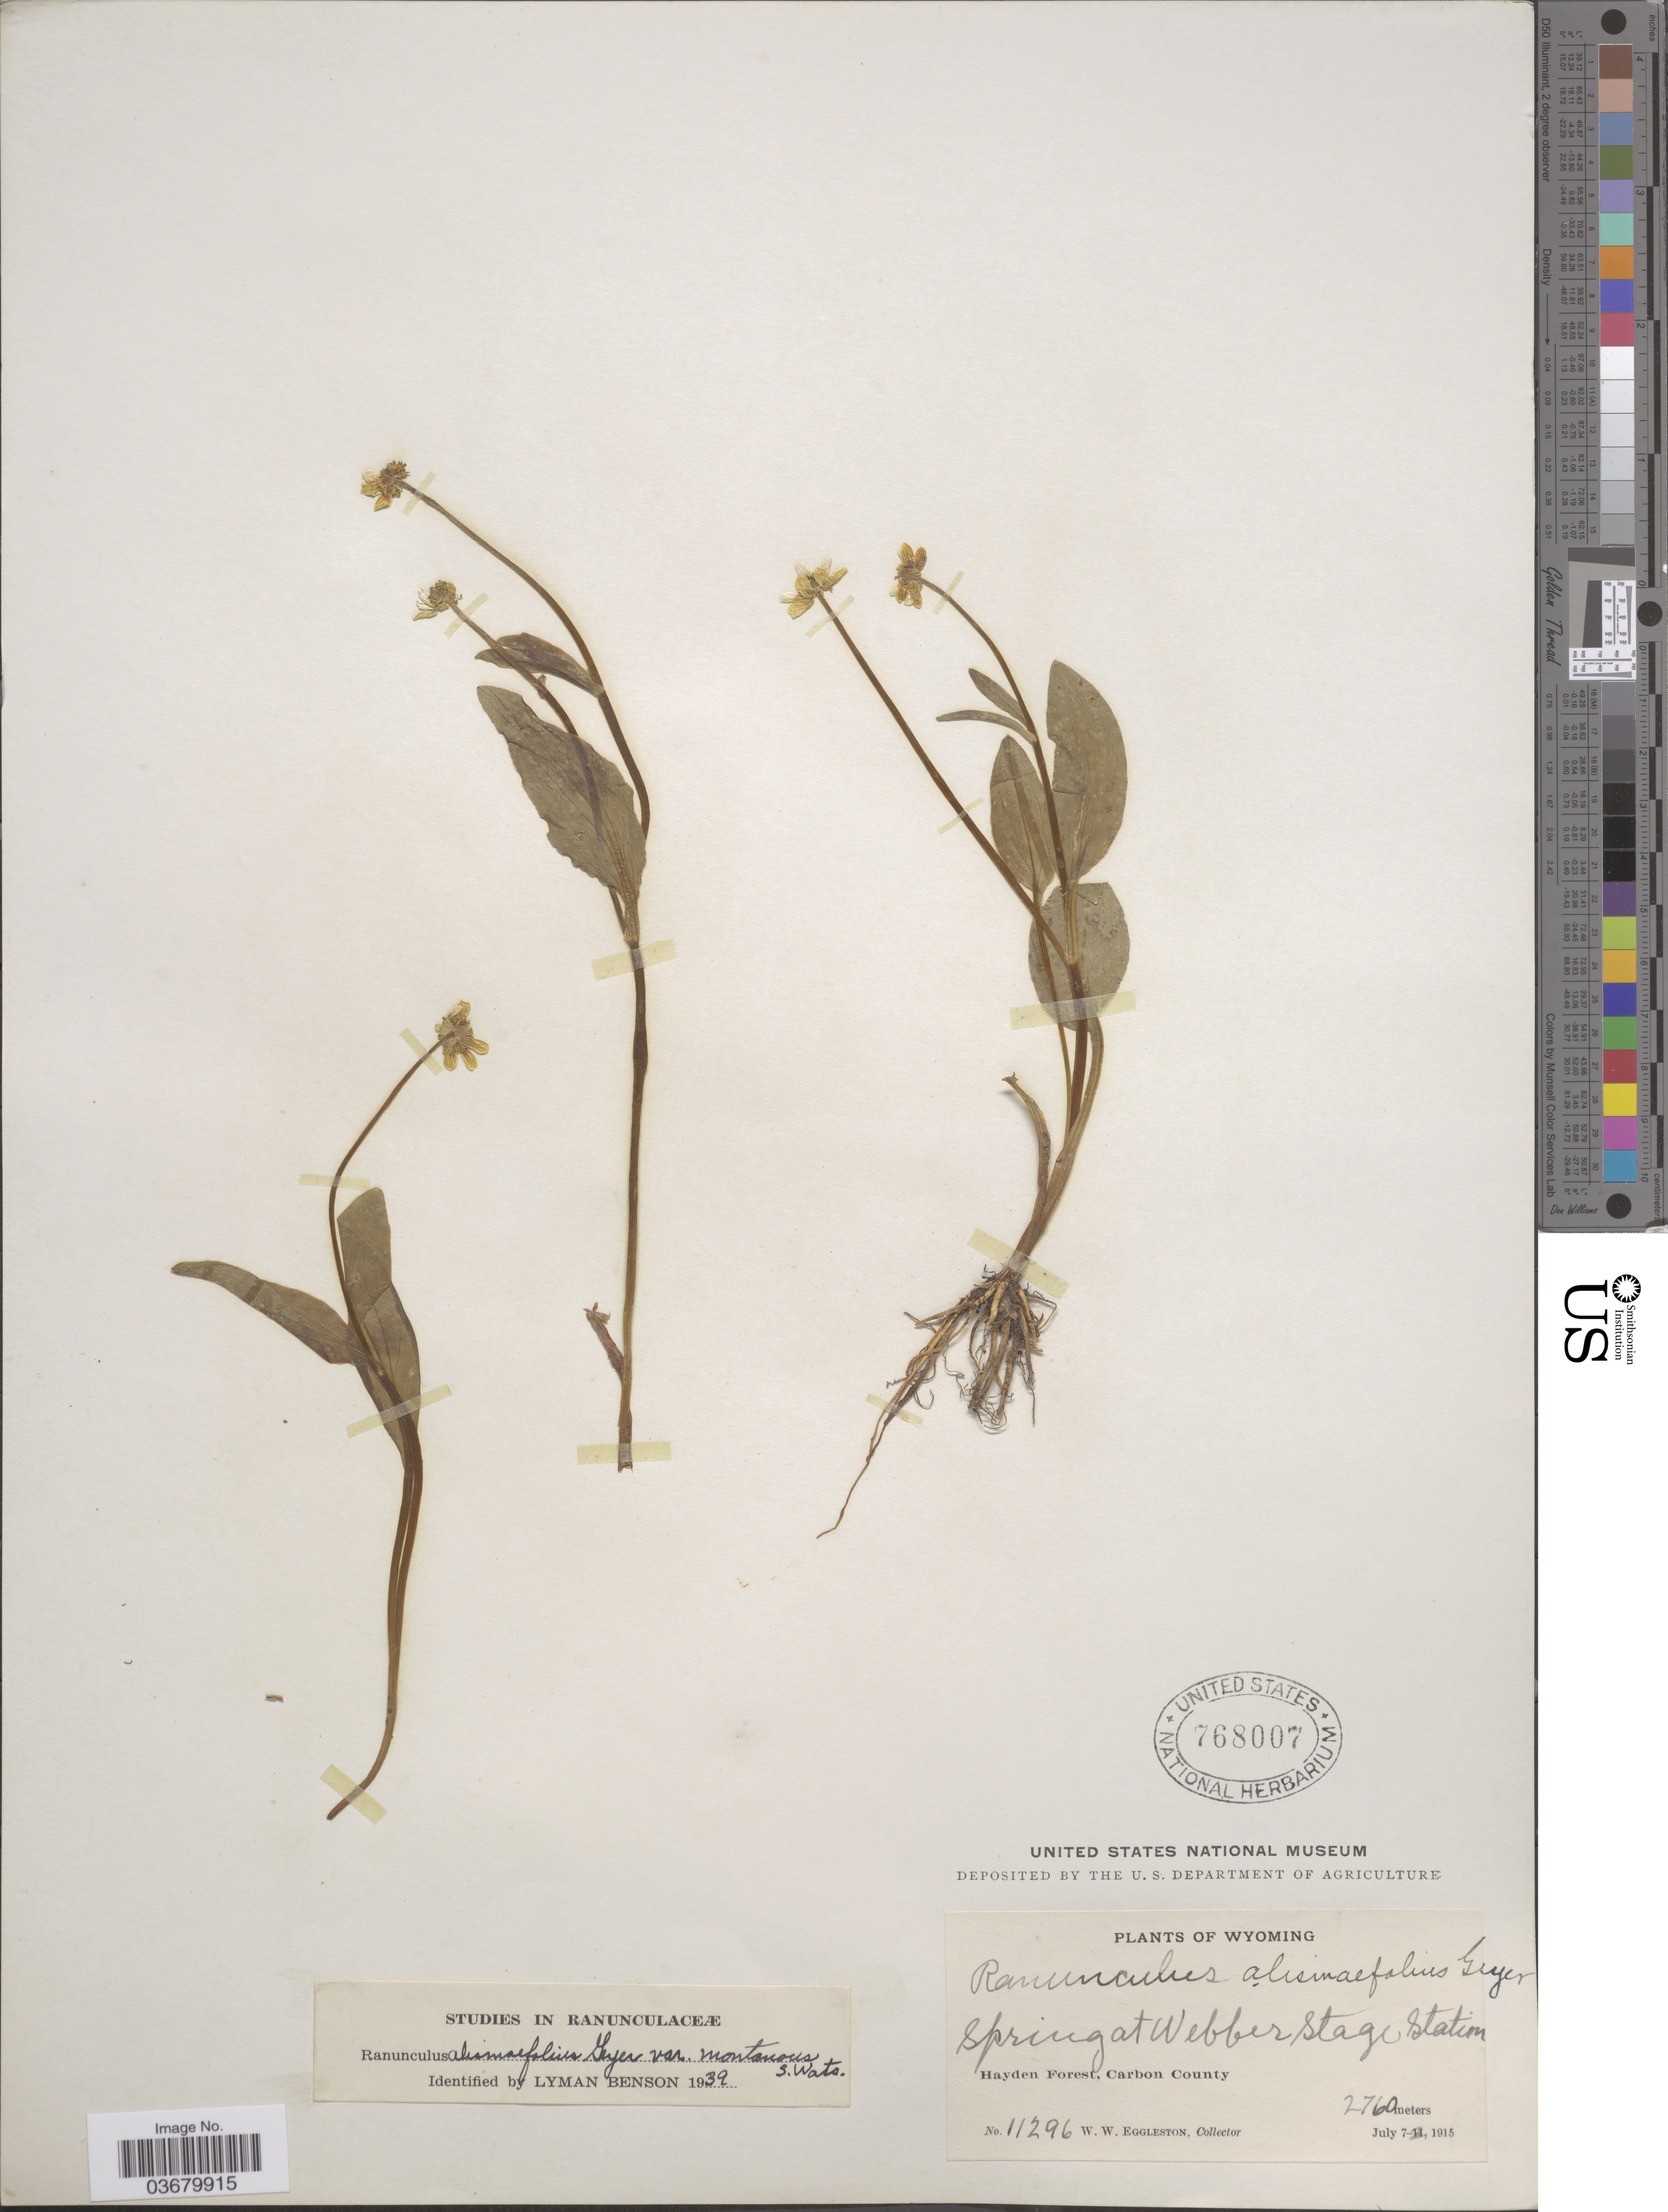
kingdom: Plantae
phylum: Tracheophyta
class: Magnoliopsida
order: Ranunculales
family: Ranunculaceae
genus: Ranunculus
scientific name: Ranunculus alismifolius var. montanus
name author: S. Watson in C. King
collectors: W. W. Eggleston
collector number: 11296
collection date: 1915-07-07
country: United States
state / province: Wyoming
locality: Spring at Webber Stage Station. Hayden Forest, Carbon County.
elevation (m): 2760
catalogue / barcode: US 768007